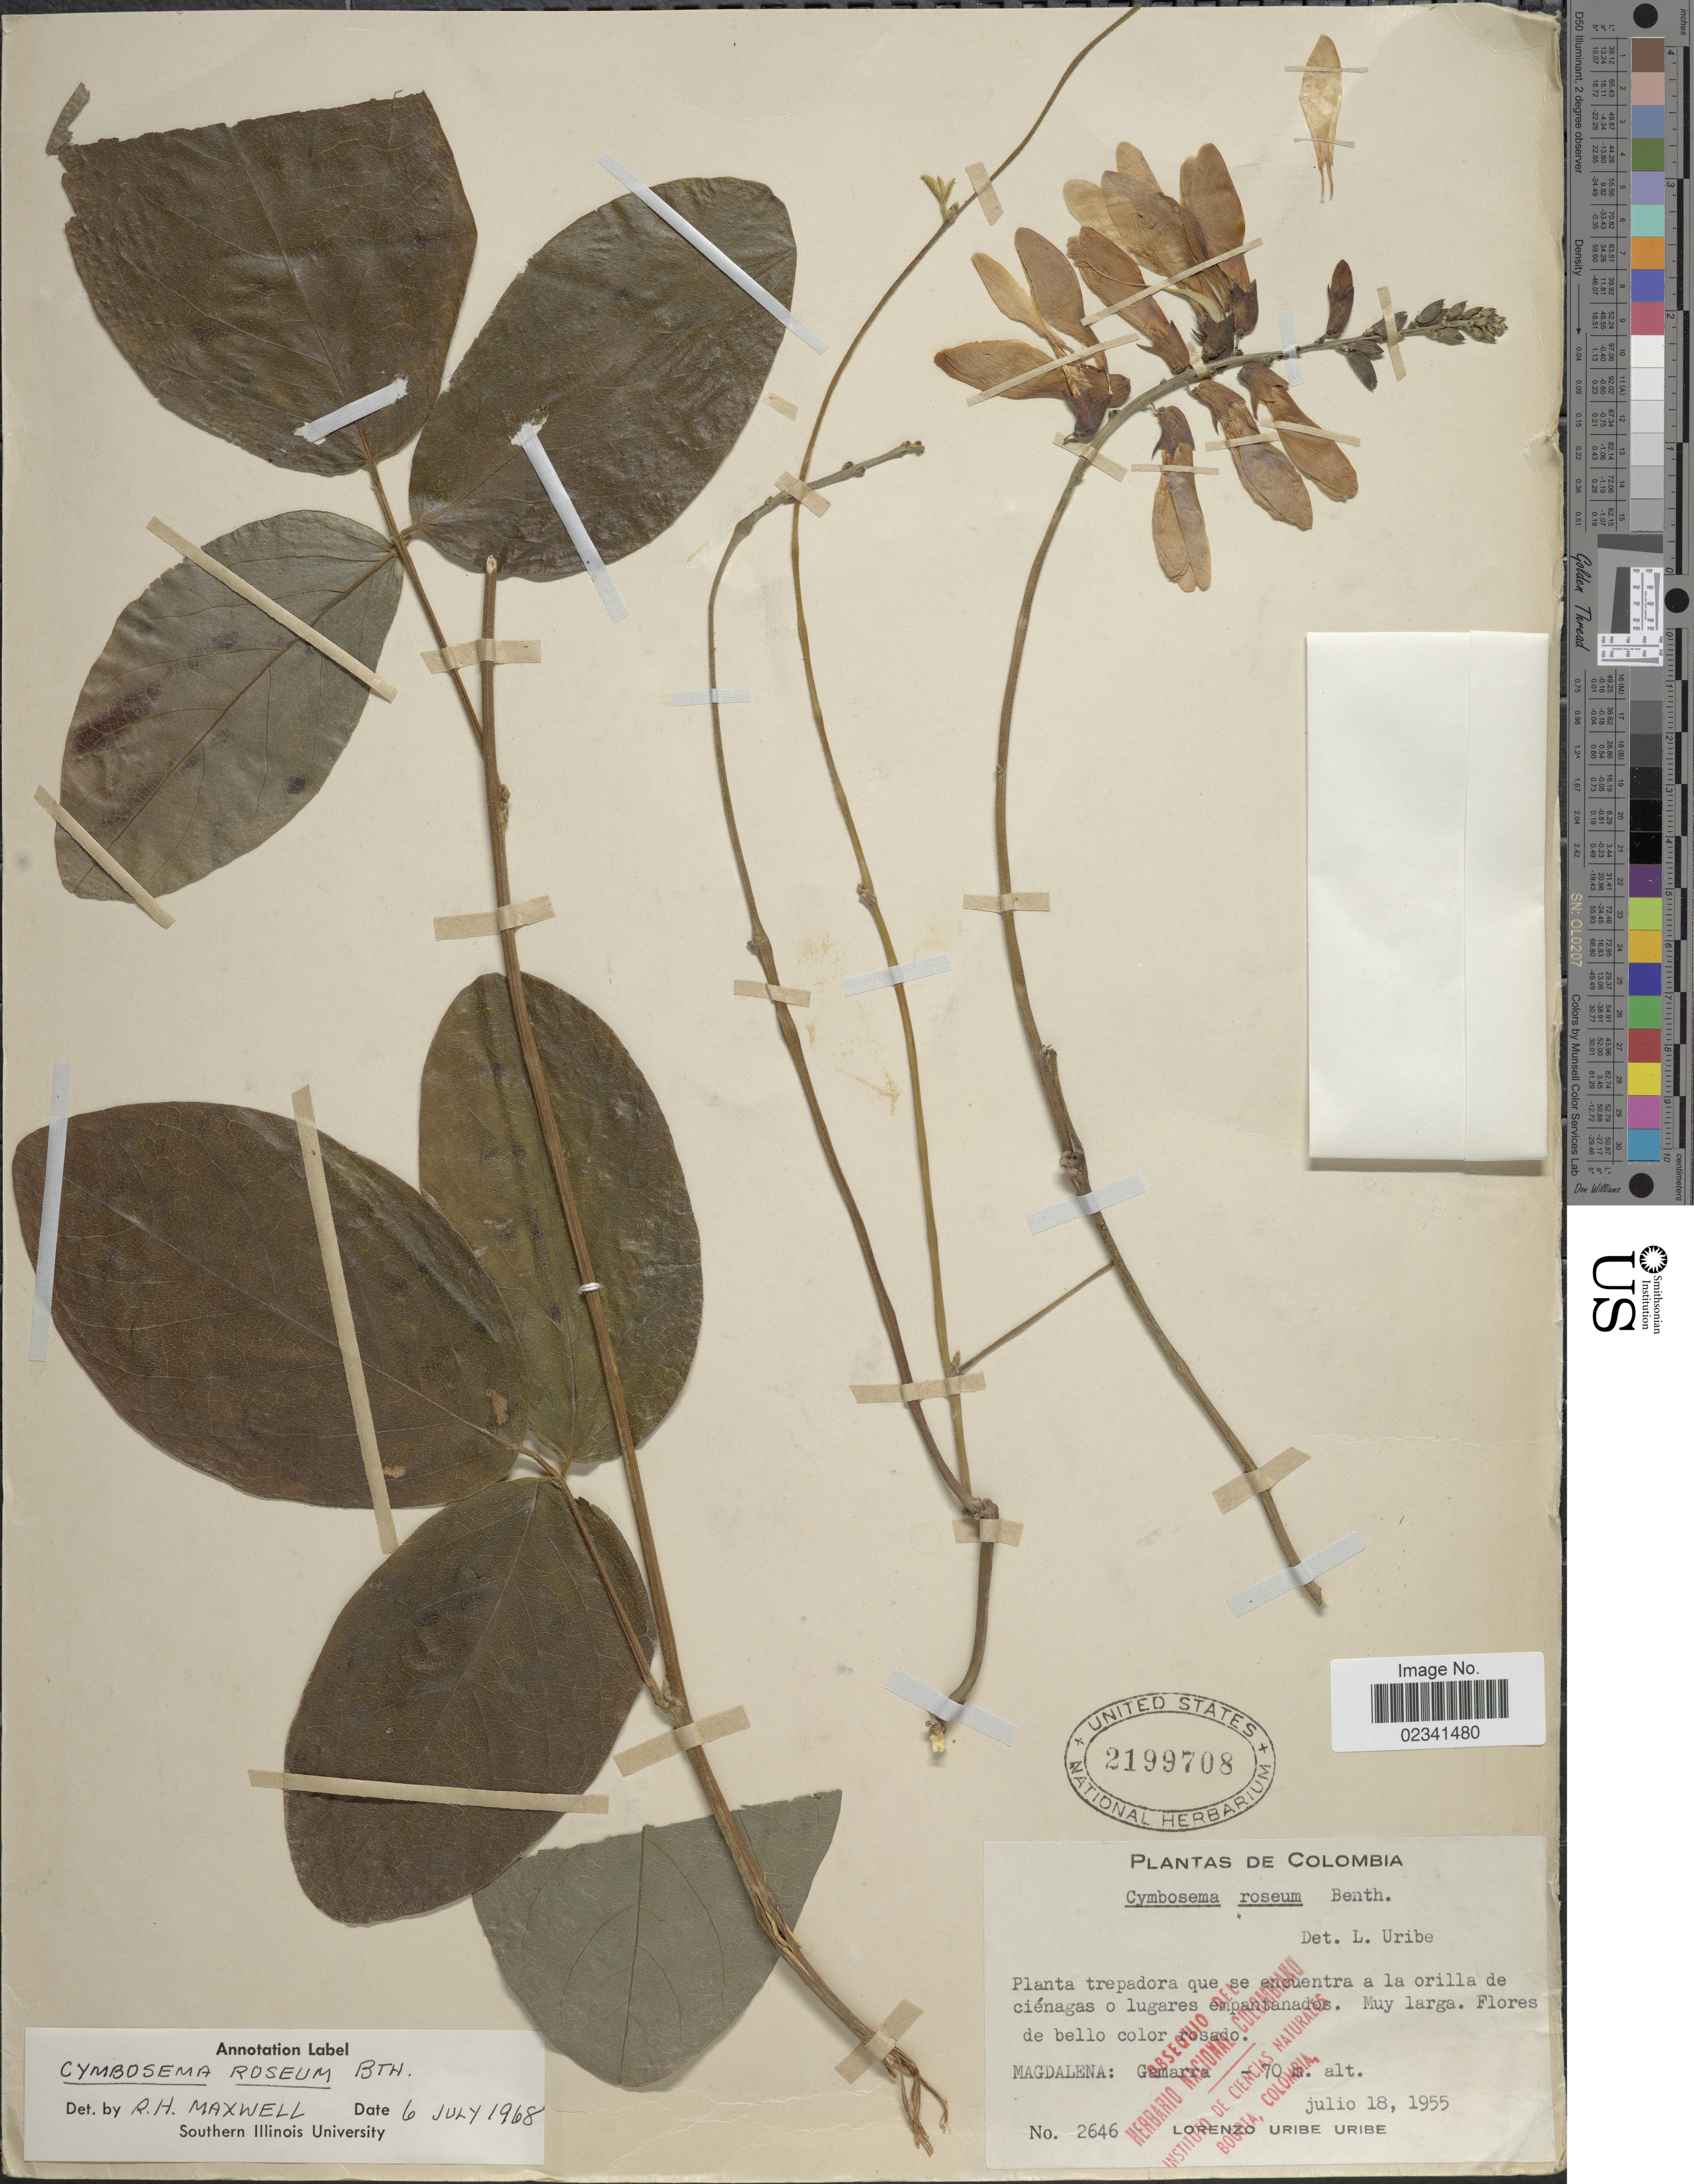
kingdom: Plantae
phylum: Tracheophyta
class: Magnoliopsida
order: Fabales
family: Fabaceae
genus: Cymbosema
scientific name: Cymbosema roseum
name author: Benth.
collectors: L. Uribe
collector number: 2646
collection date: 1955-07-18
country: Colombia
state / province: Magdalena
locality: Gamarra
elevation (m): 70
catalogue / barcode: US 2199708